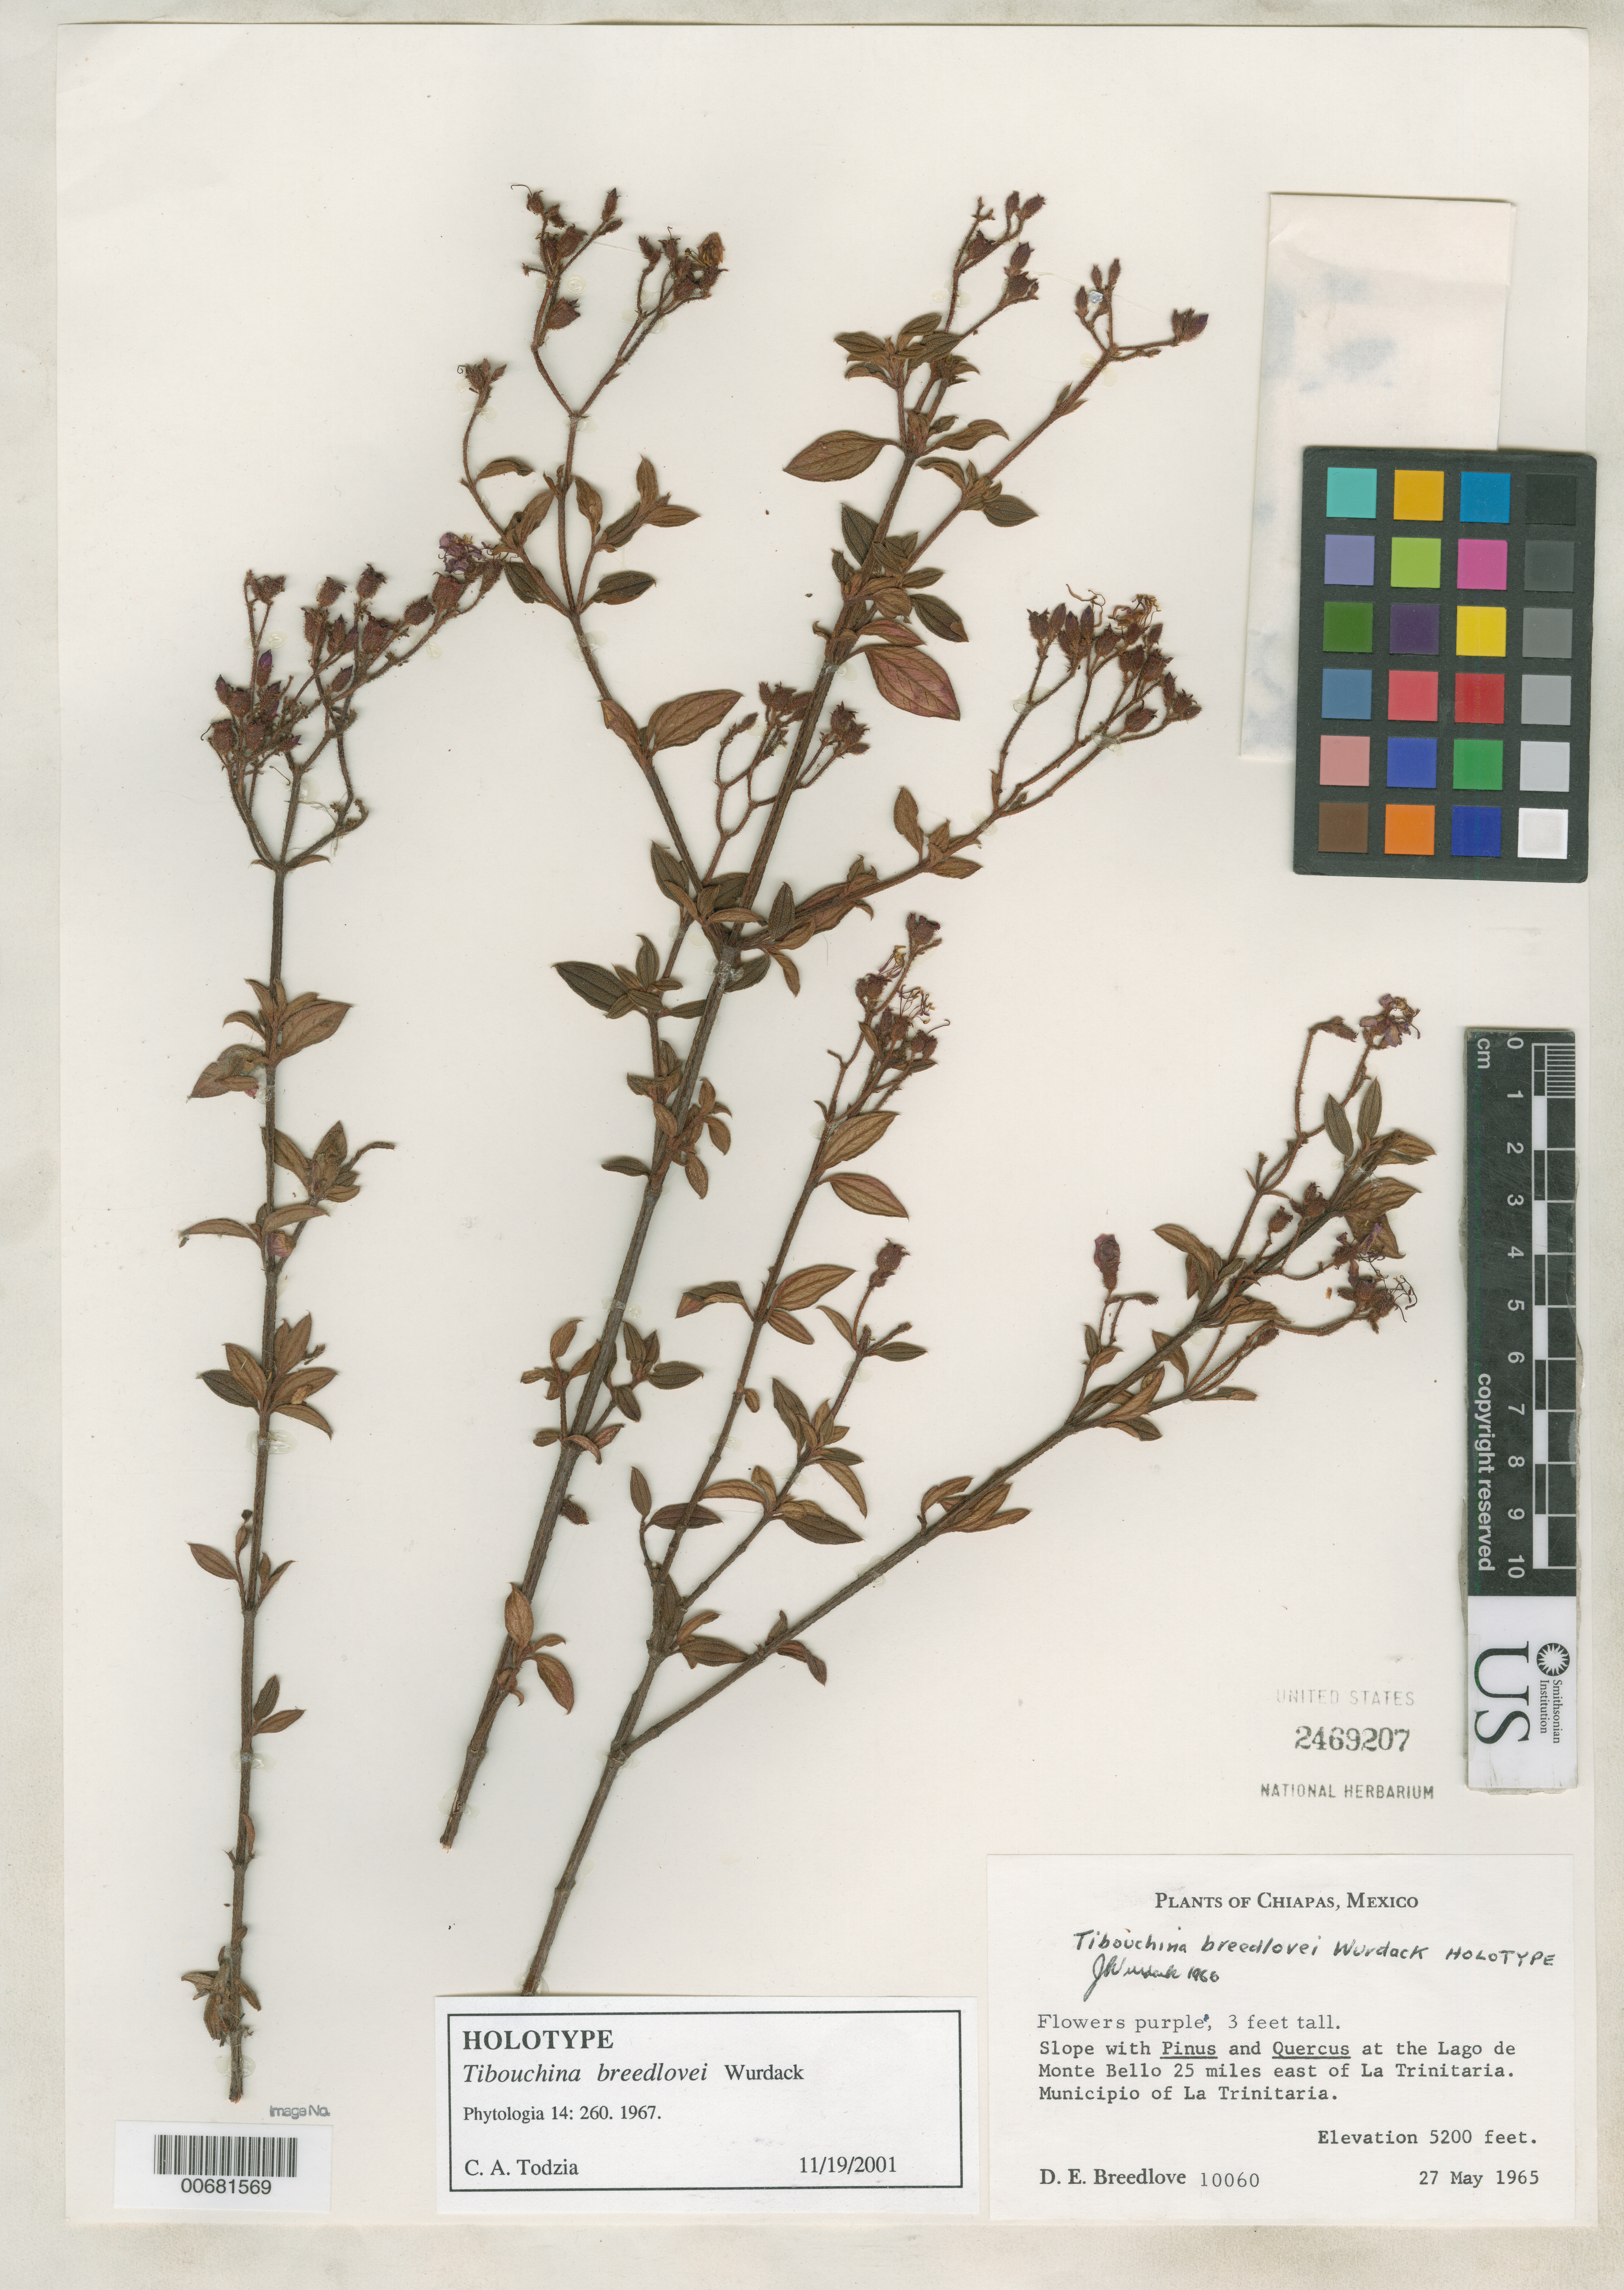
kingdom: Plantae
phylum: Tracheophyta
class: Magnoliopsida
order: Myrtales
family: Melastomataceae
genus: Tibouchina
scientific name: Tibouchina breedlovei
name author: Wurdack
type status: Holotype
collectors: D. E. Breedlove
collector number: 10060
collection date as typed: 27 May 1965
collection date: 1965-05-27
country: Mexico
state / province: Chiapas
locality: Lago de Montabello, 25 mi E of Latrinitaria.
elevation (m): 1585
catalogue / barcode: US 2469207